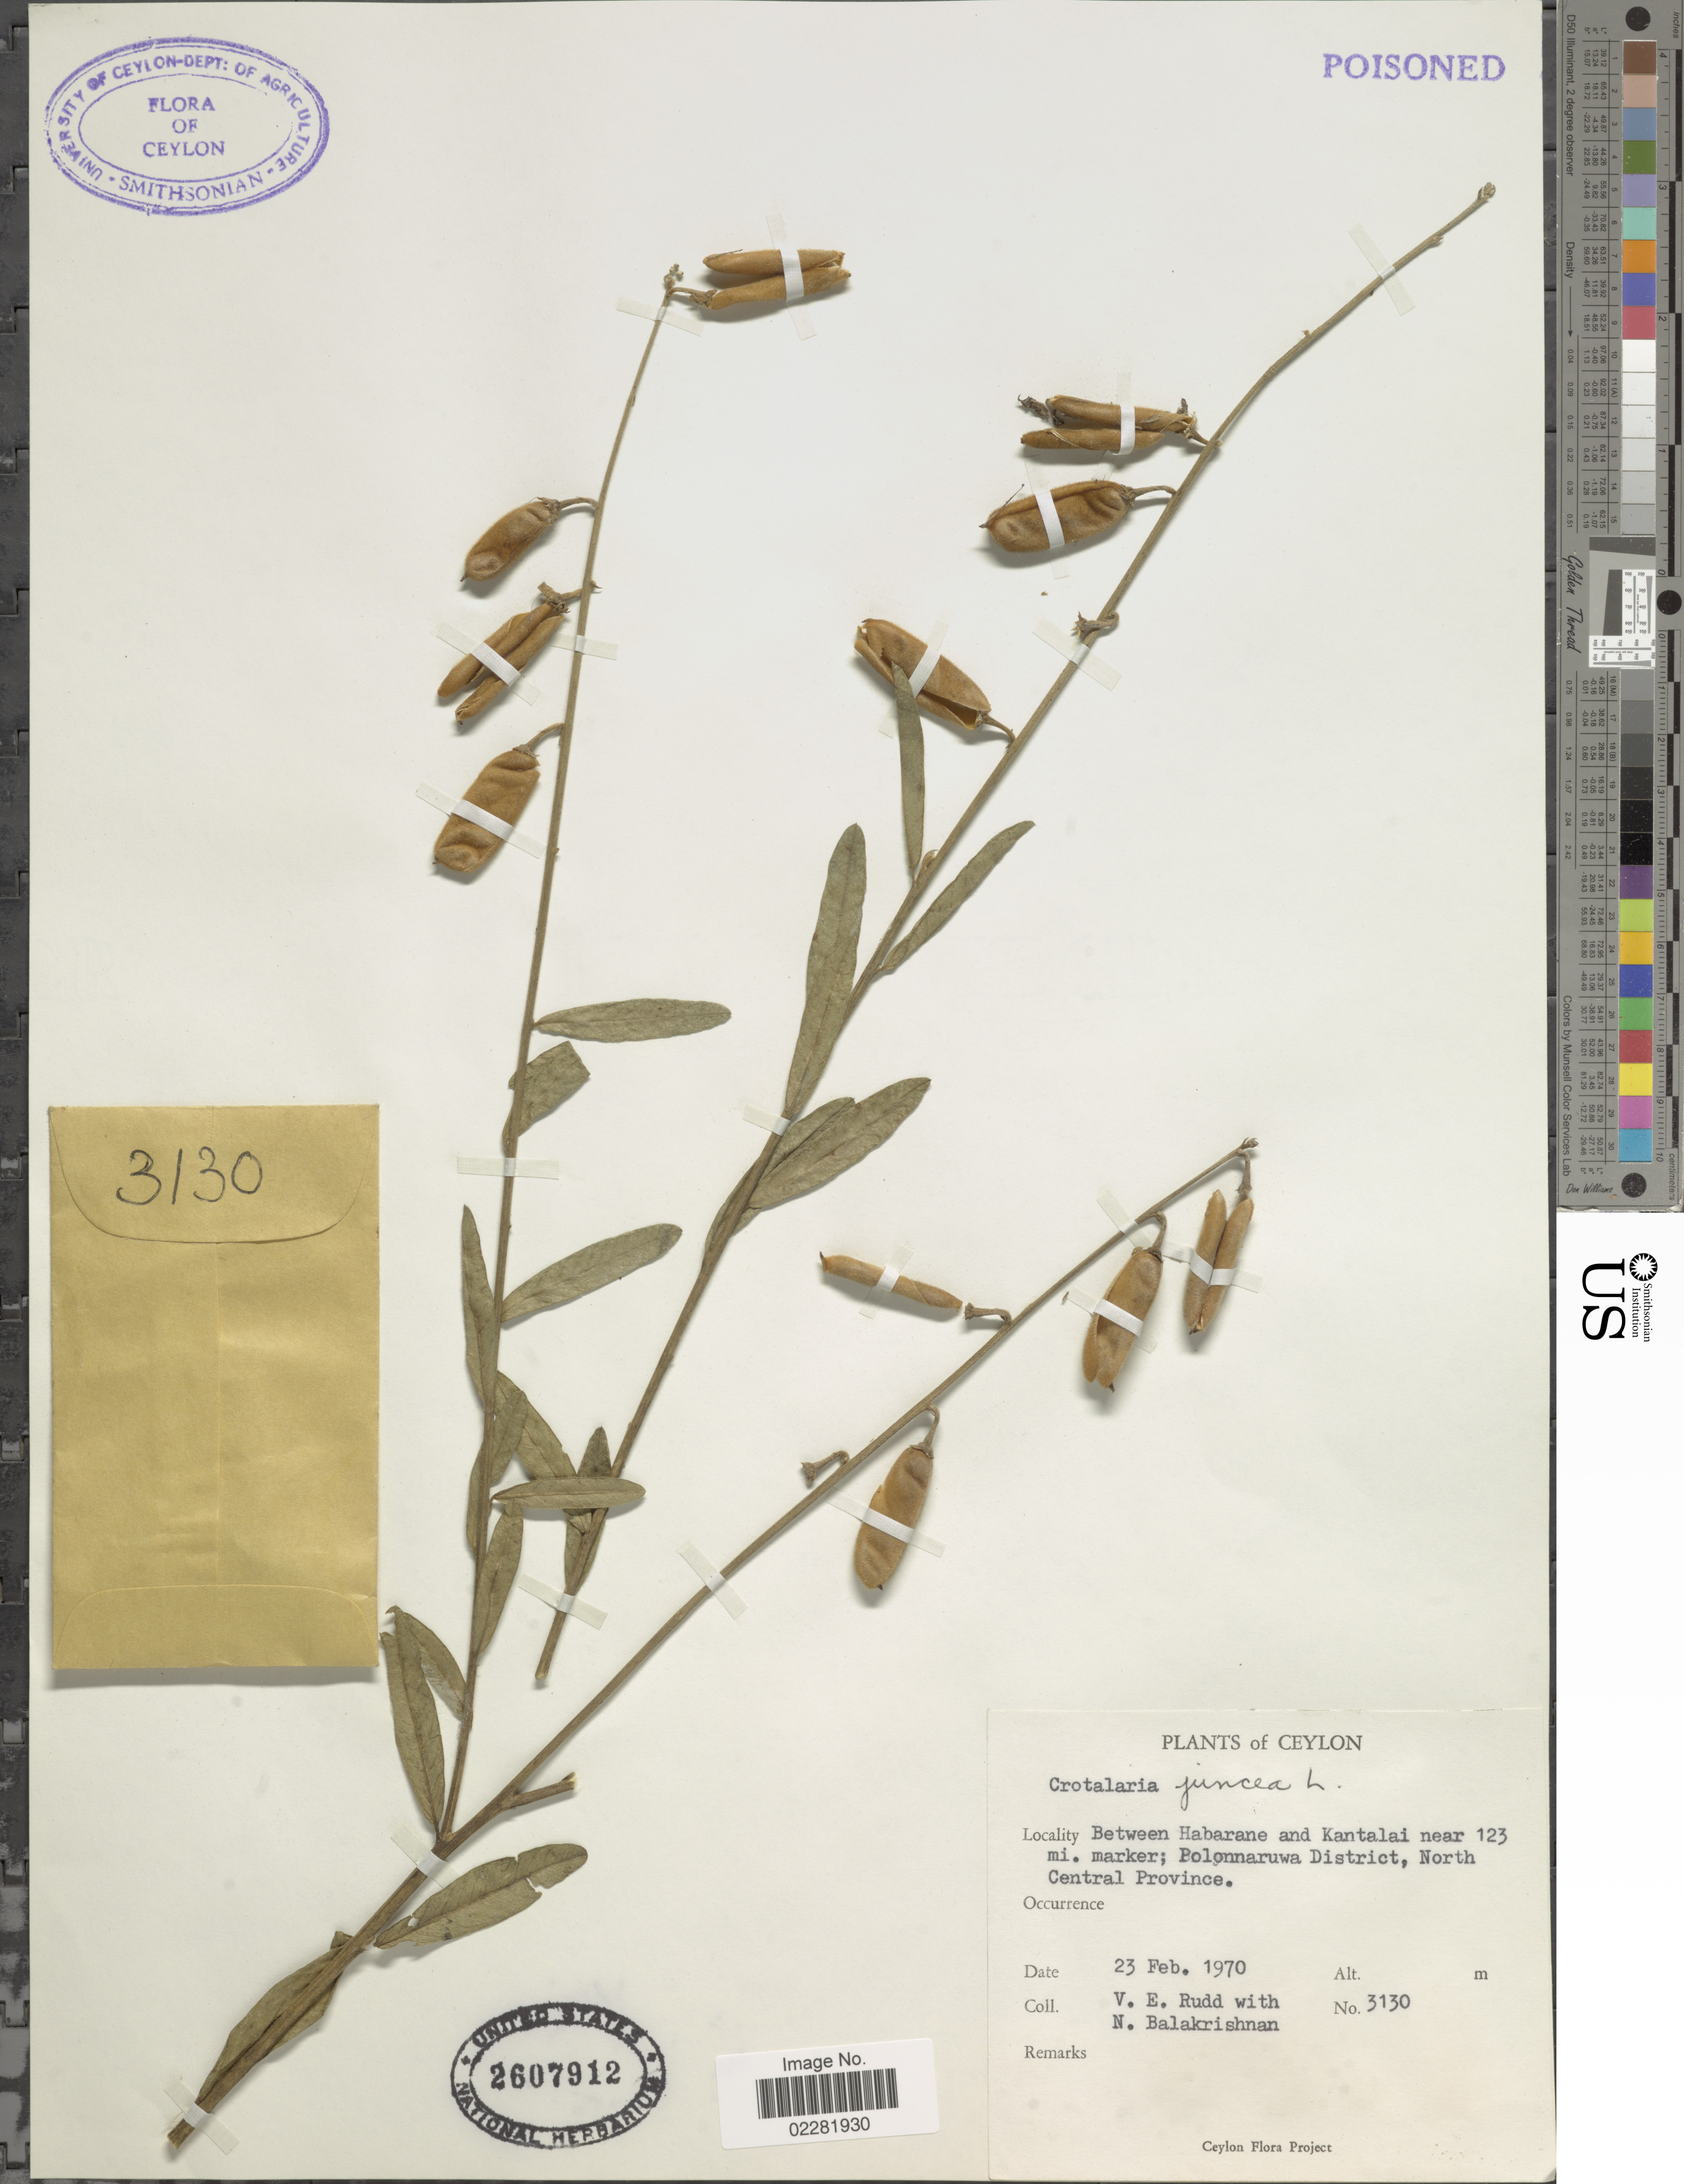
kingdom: Plantae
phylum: Tracheophyta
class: Magnoliopsida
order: Fabales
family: Fabaceae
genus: Crotalaria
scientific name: Crotalaria juncea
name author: L.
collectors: V. E. Rudd & N. Balakrishnan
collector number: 3130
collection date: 1970-02-23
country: Sri Lanka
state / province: North Central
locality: Ceylon, Between Habarane and Kantalai near 123 mi. marker Polonnaruwa District, North Central Province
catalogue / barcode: US 2607912